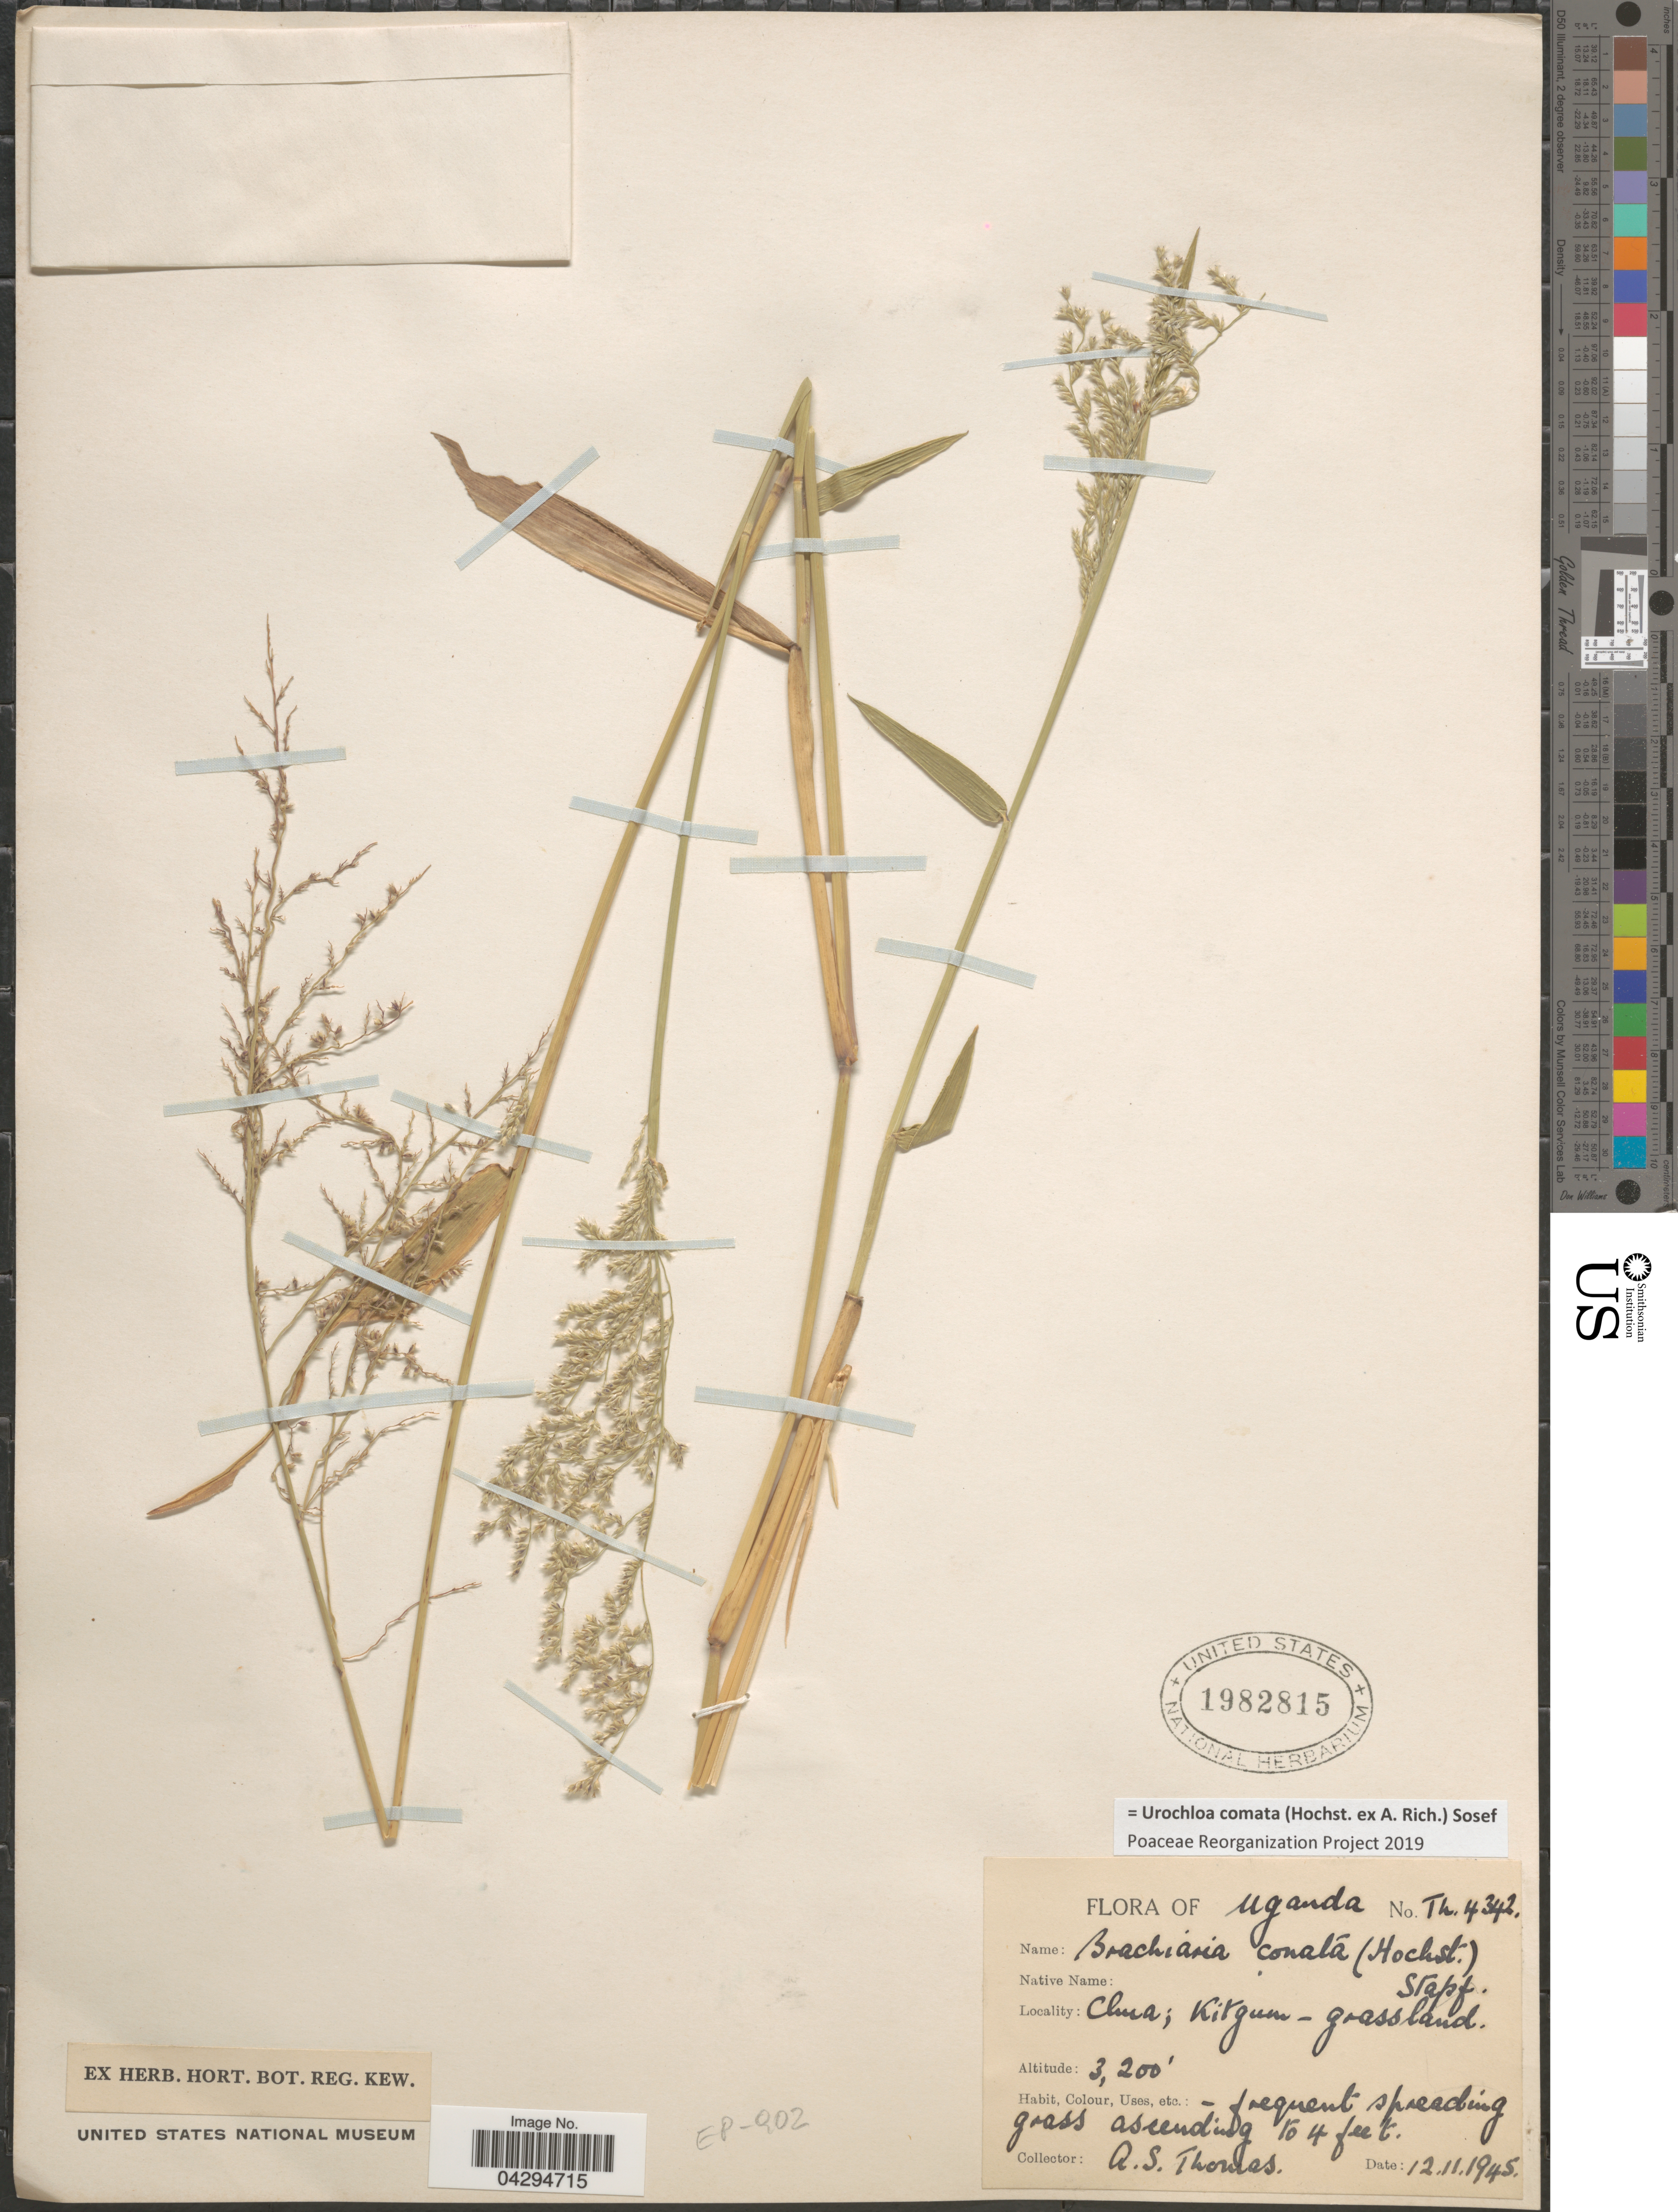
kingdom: Plantae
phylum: Tracheophyta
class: Liliopsida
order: Poales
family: Poaceae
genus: Urochloa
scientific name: Urochloa comata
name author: (Hochst. ex A. Rich.) Sosef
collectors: A. Thomas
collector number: Th.4342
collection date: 1945-11-12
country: Uganda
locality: Chua; Kitgun - grassland.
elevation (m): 975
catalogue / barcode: US 1982815